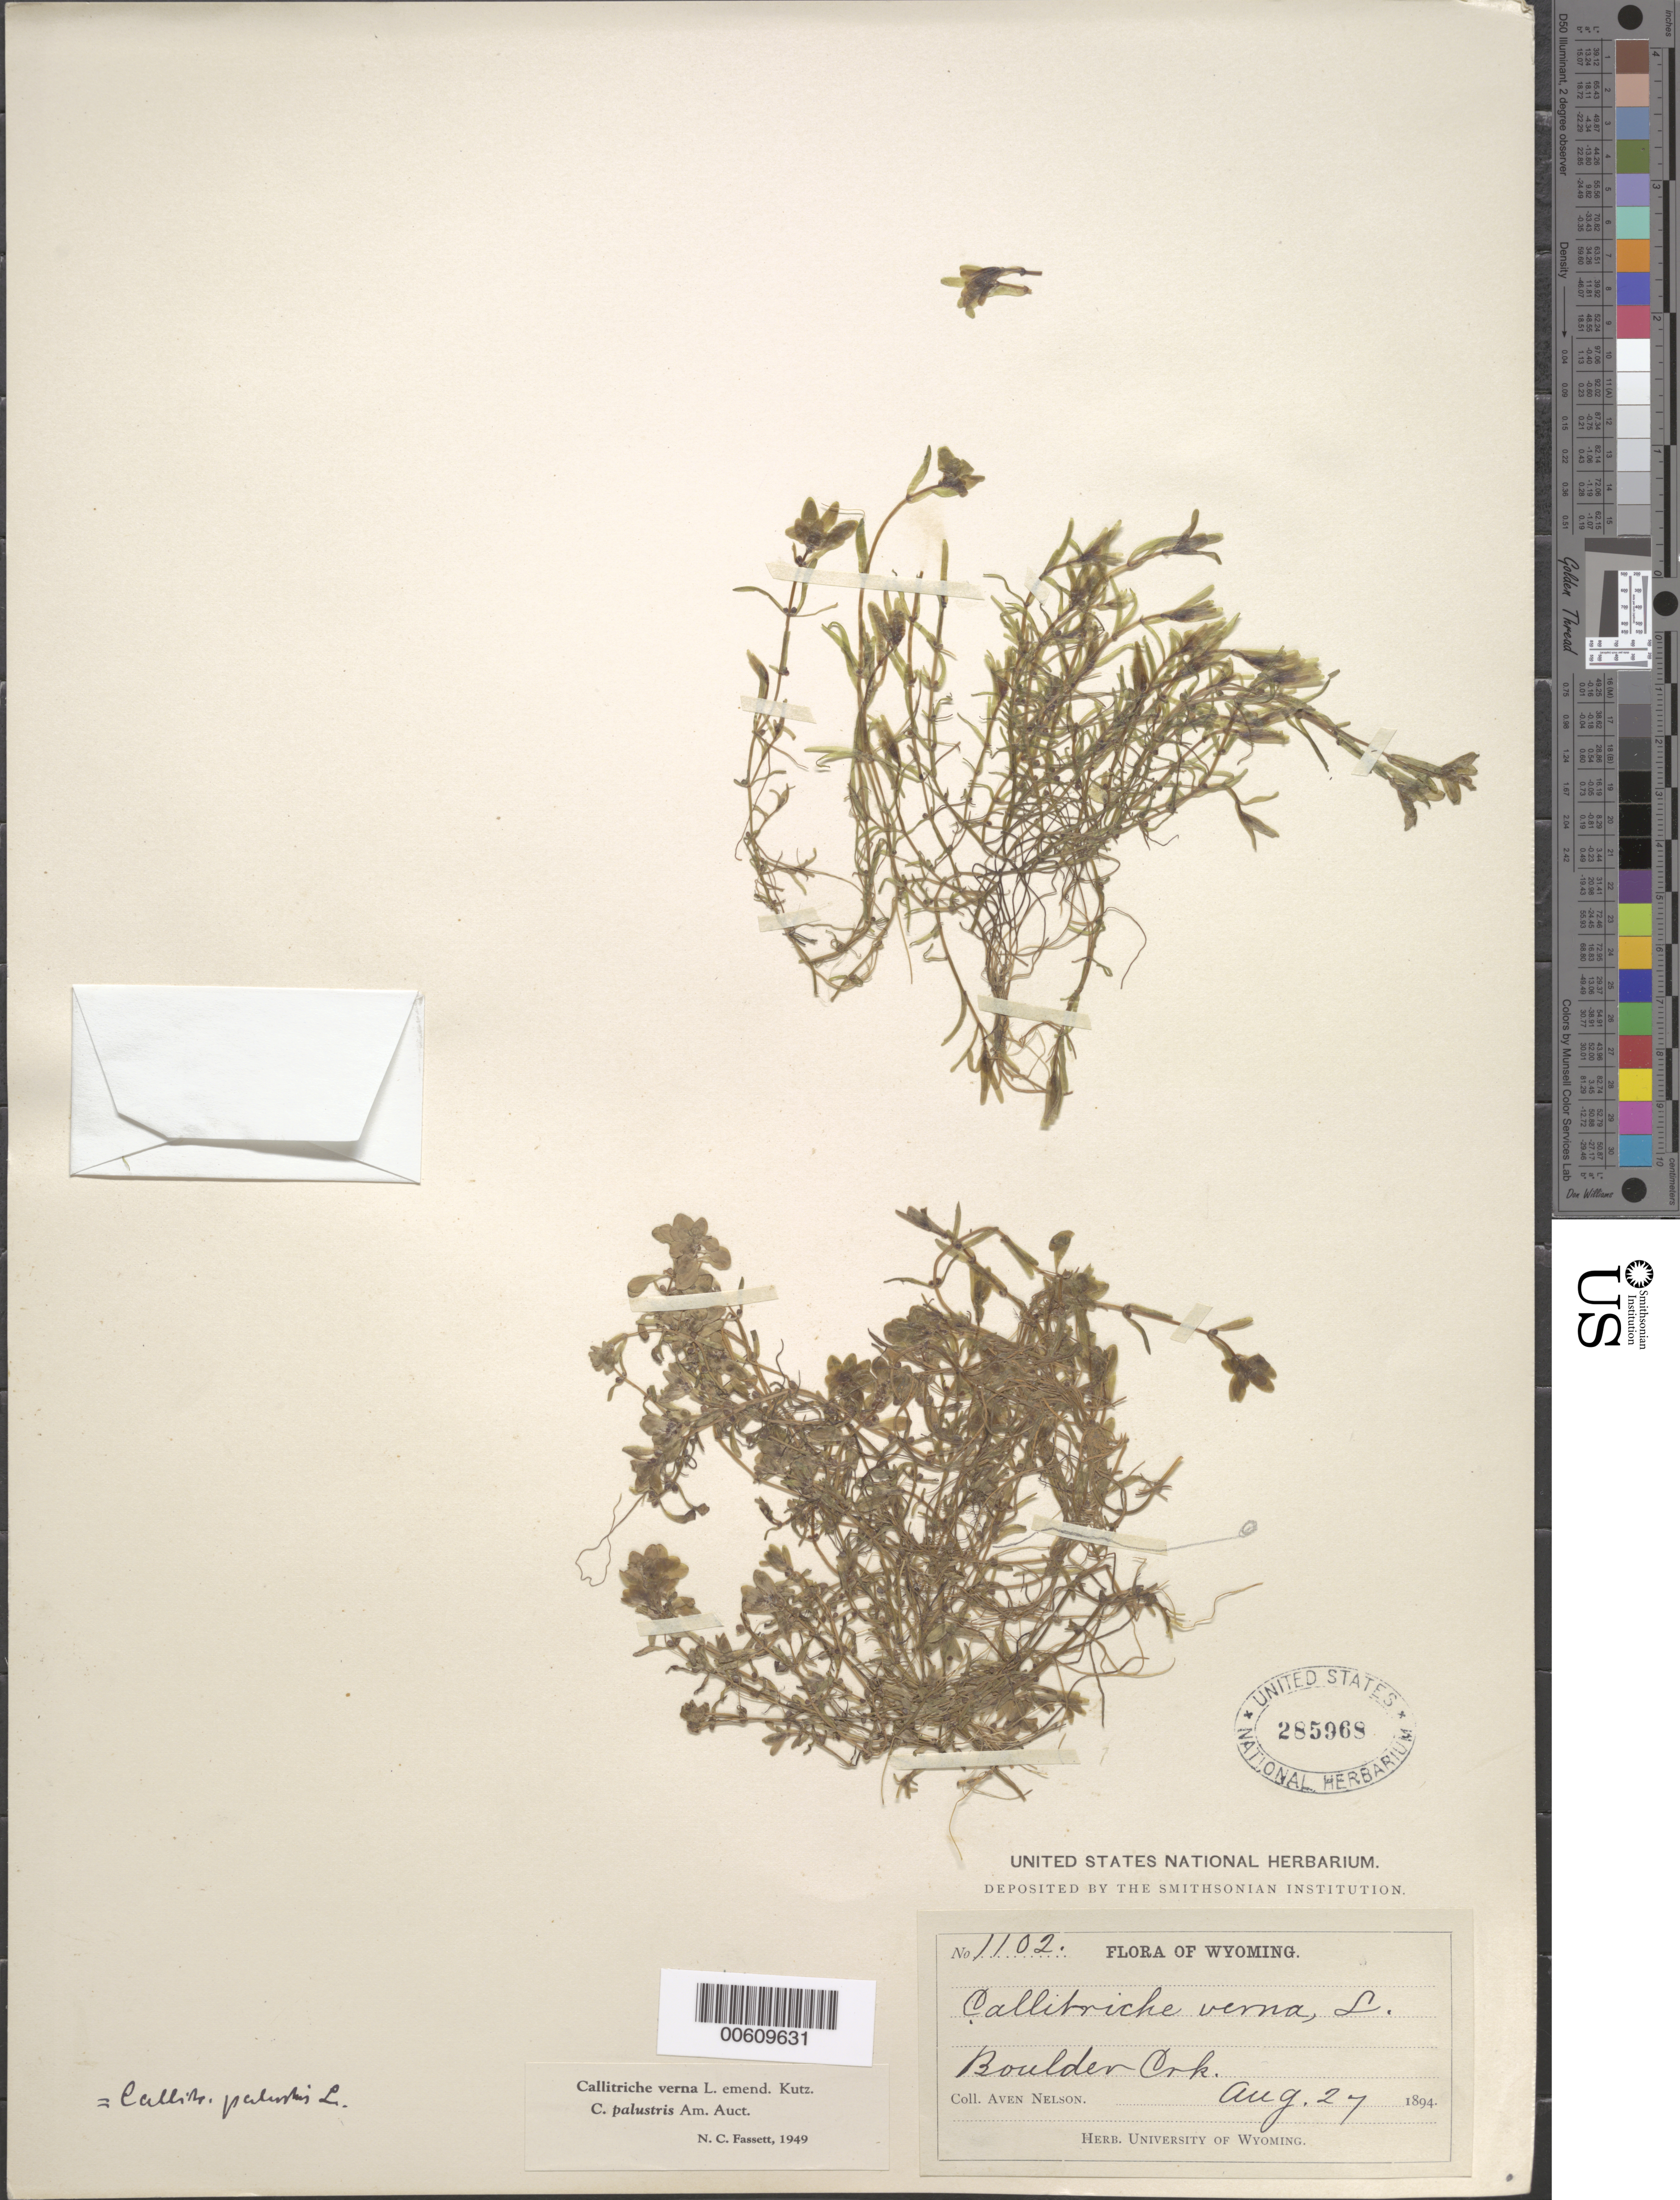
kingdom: Plantae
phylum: Tracheophyta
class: Magnoliopsida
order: Lamiales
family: Plantaginaceae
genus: Callitriche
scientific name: Callitriche verna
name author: L.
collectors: A. Nelson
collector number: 1102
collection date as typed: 27 Aug 1894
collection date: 1894-08-27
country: United States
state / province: Wyoming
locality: Boulder Creek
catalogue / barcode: US 285968